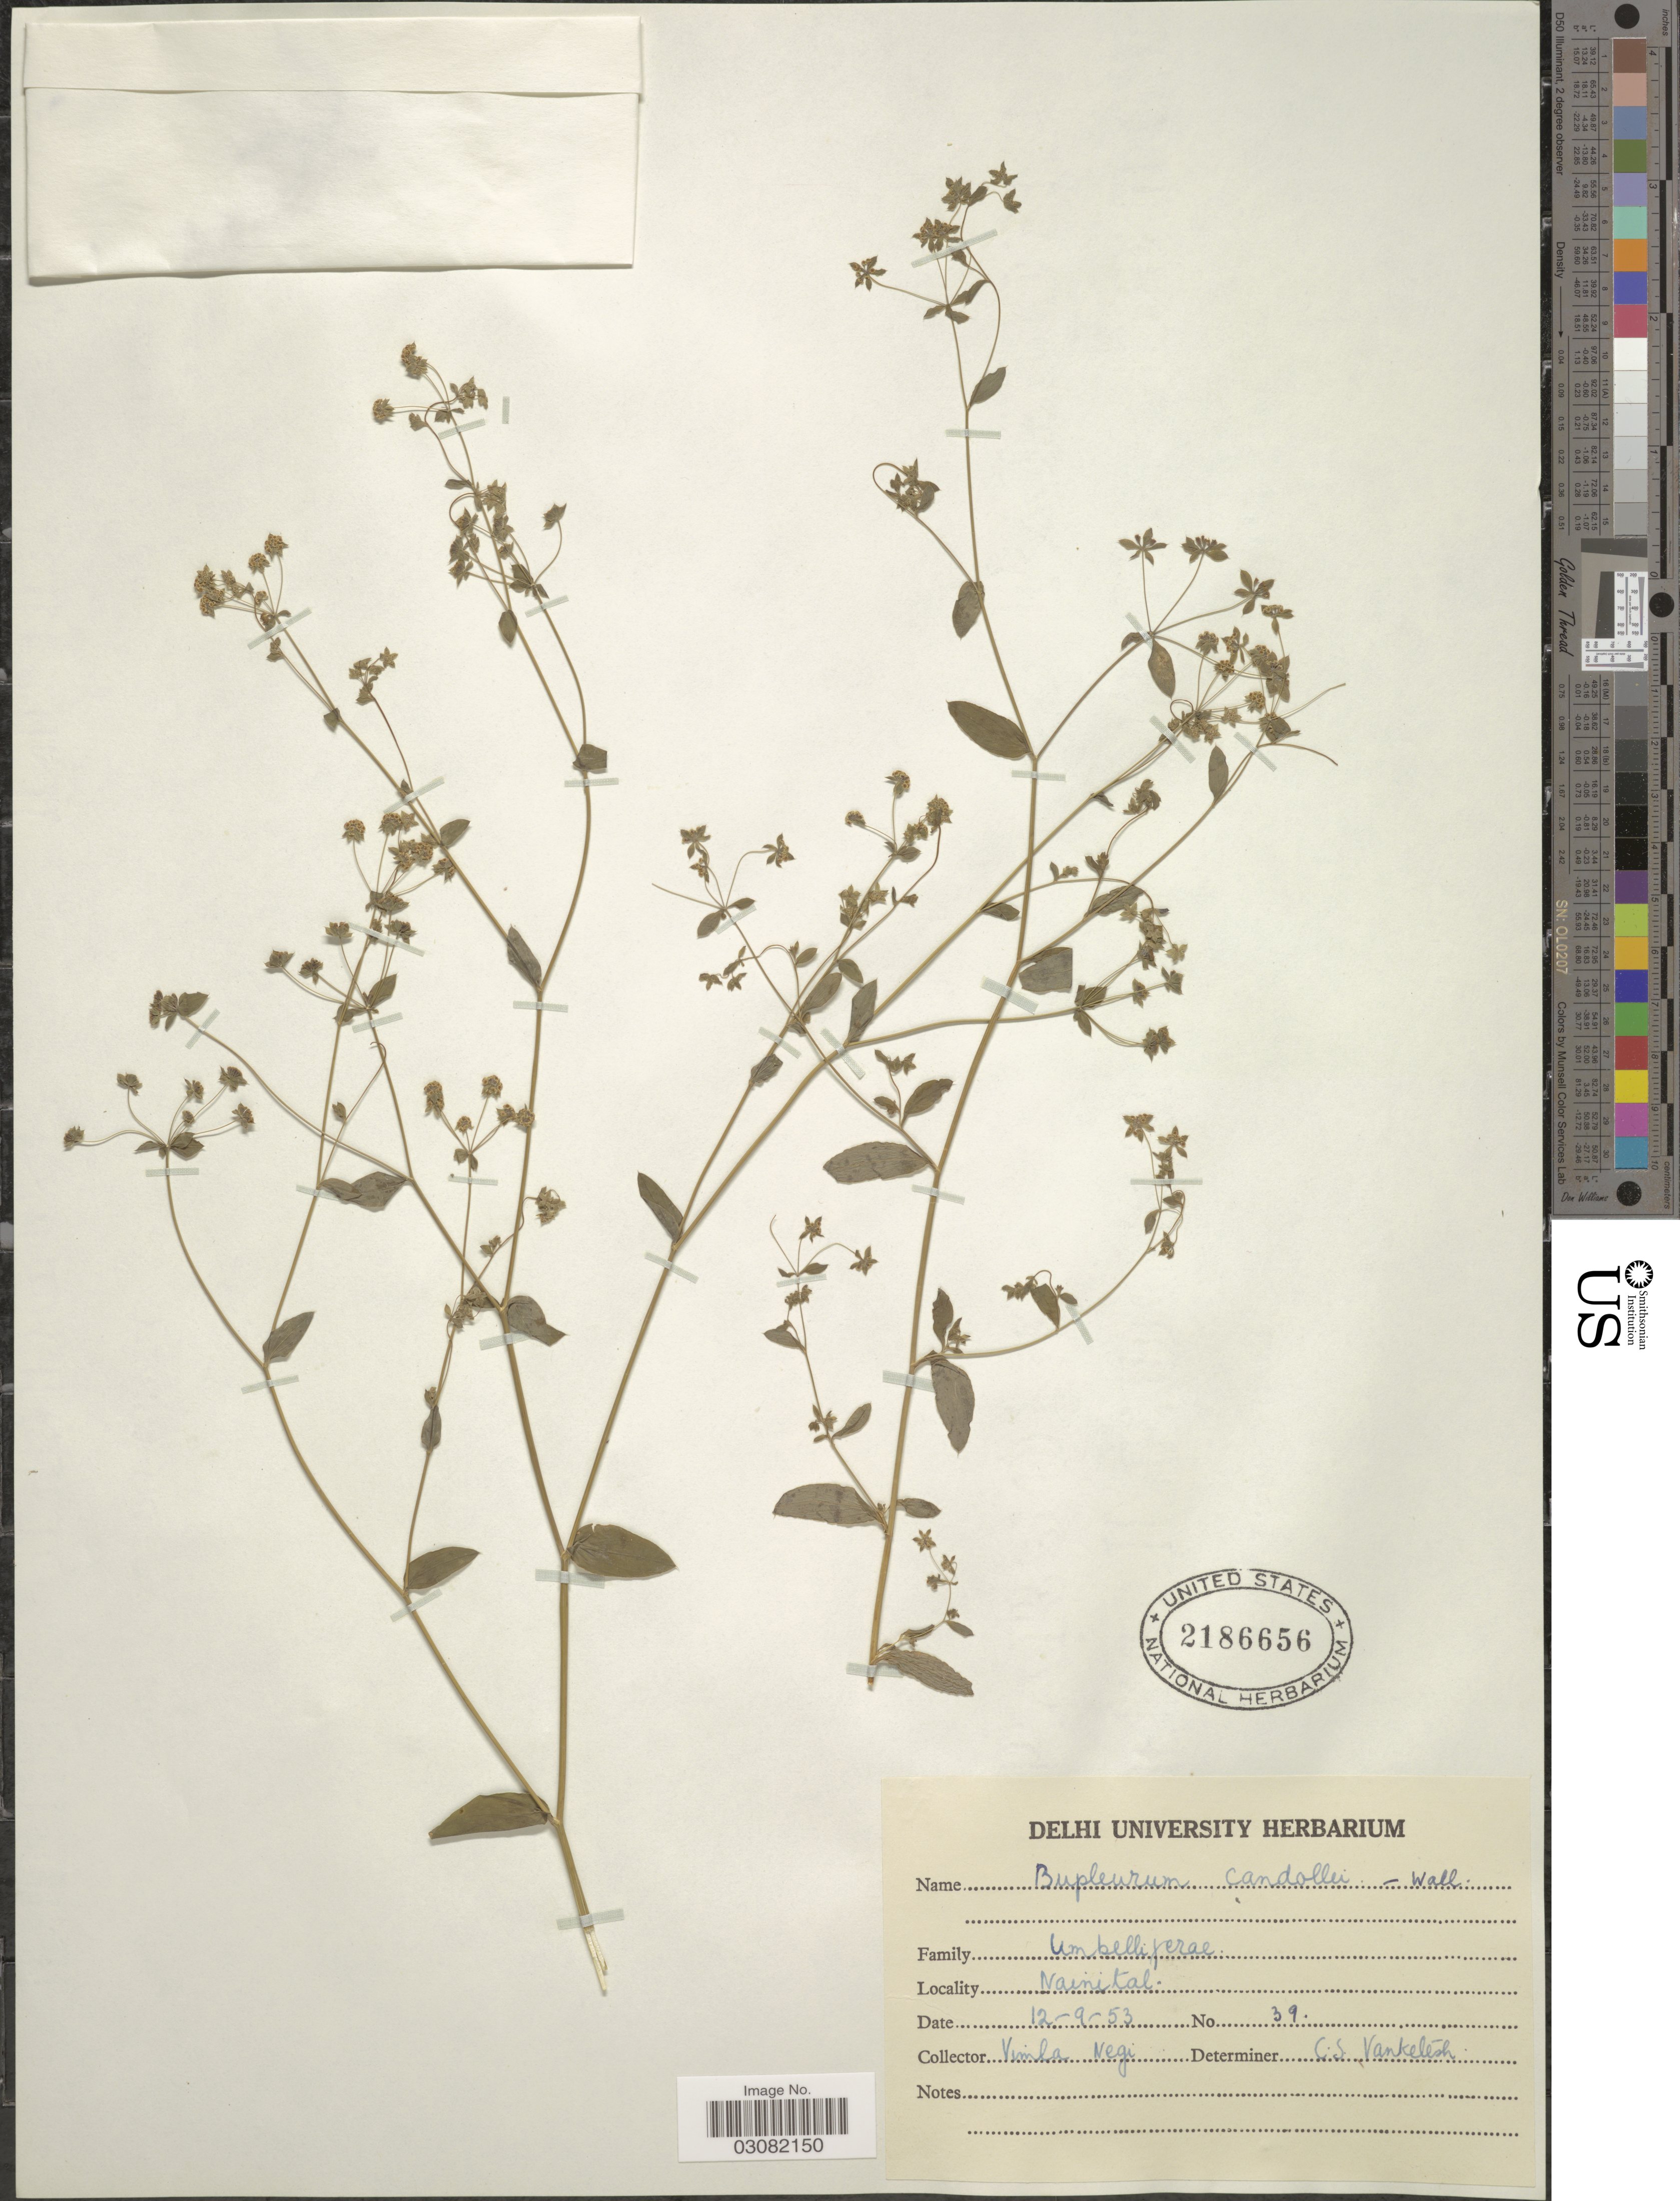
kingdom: Plantae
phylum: Tracheophyta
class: Magnoliopsida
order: Apiales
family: Apiaceae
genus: Bupleurum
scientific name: Bupleurum candollei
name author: Wall. ex DC.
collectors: V. Negi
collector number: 39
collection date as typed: Transcribed d/m/y: 12/9/53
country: India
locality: Nainital.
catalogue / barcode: US 2186656